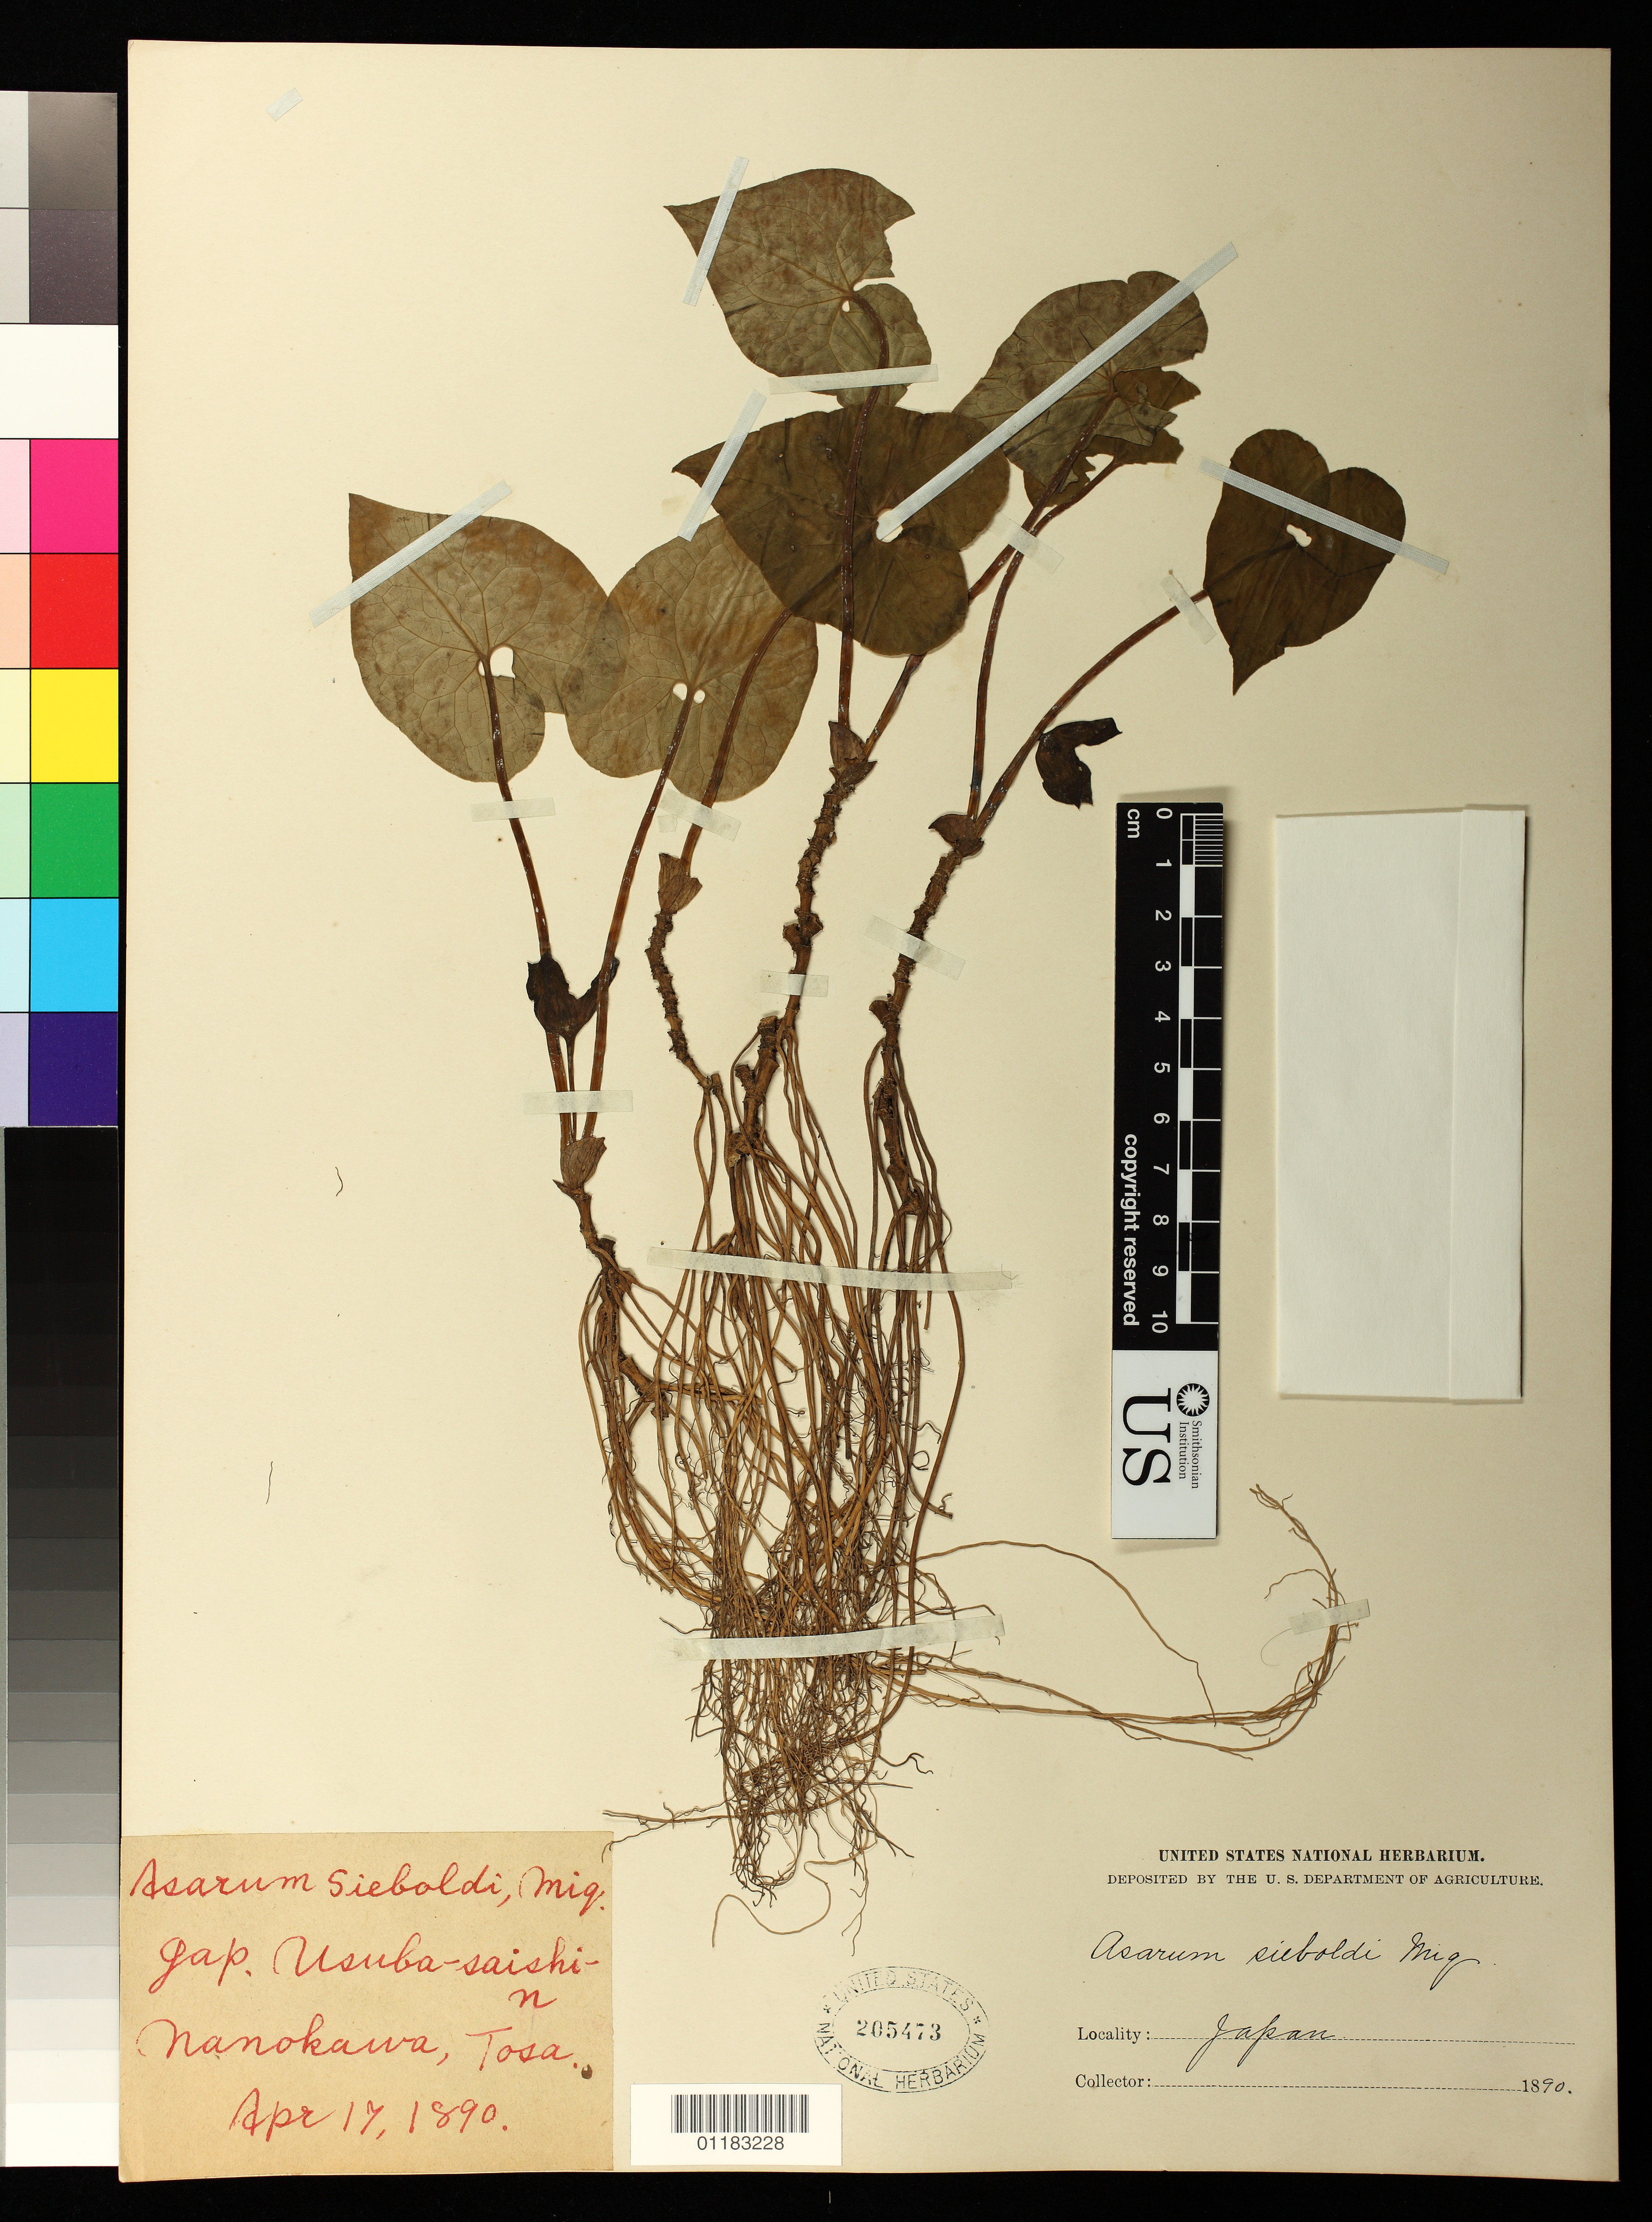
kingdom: Plantae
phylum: Tracheophyta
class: Magnoliopsida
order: Piperales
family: Aristolochiaceae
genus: Asarum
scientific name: Asarum sieboldii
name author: Miq.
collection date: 1890-04-17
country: Japan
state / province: Koti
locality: Nanokawa, Tosa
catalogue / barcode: US 205473